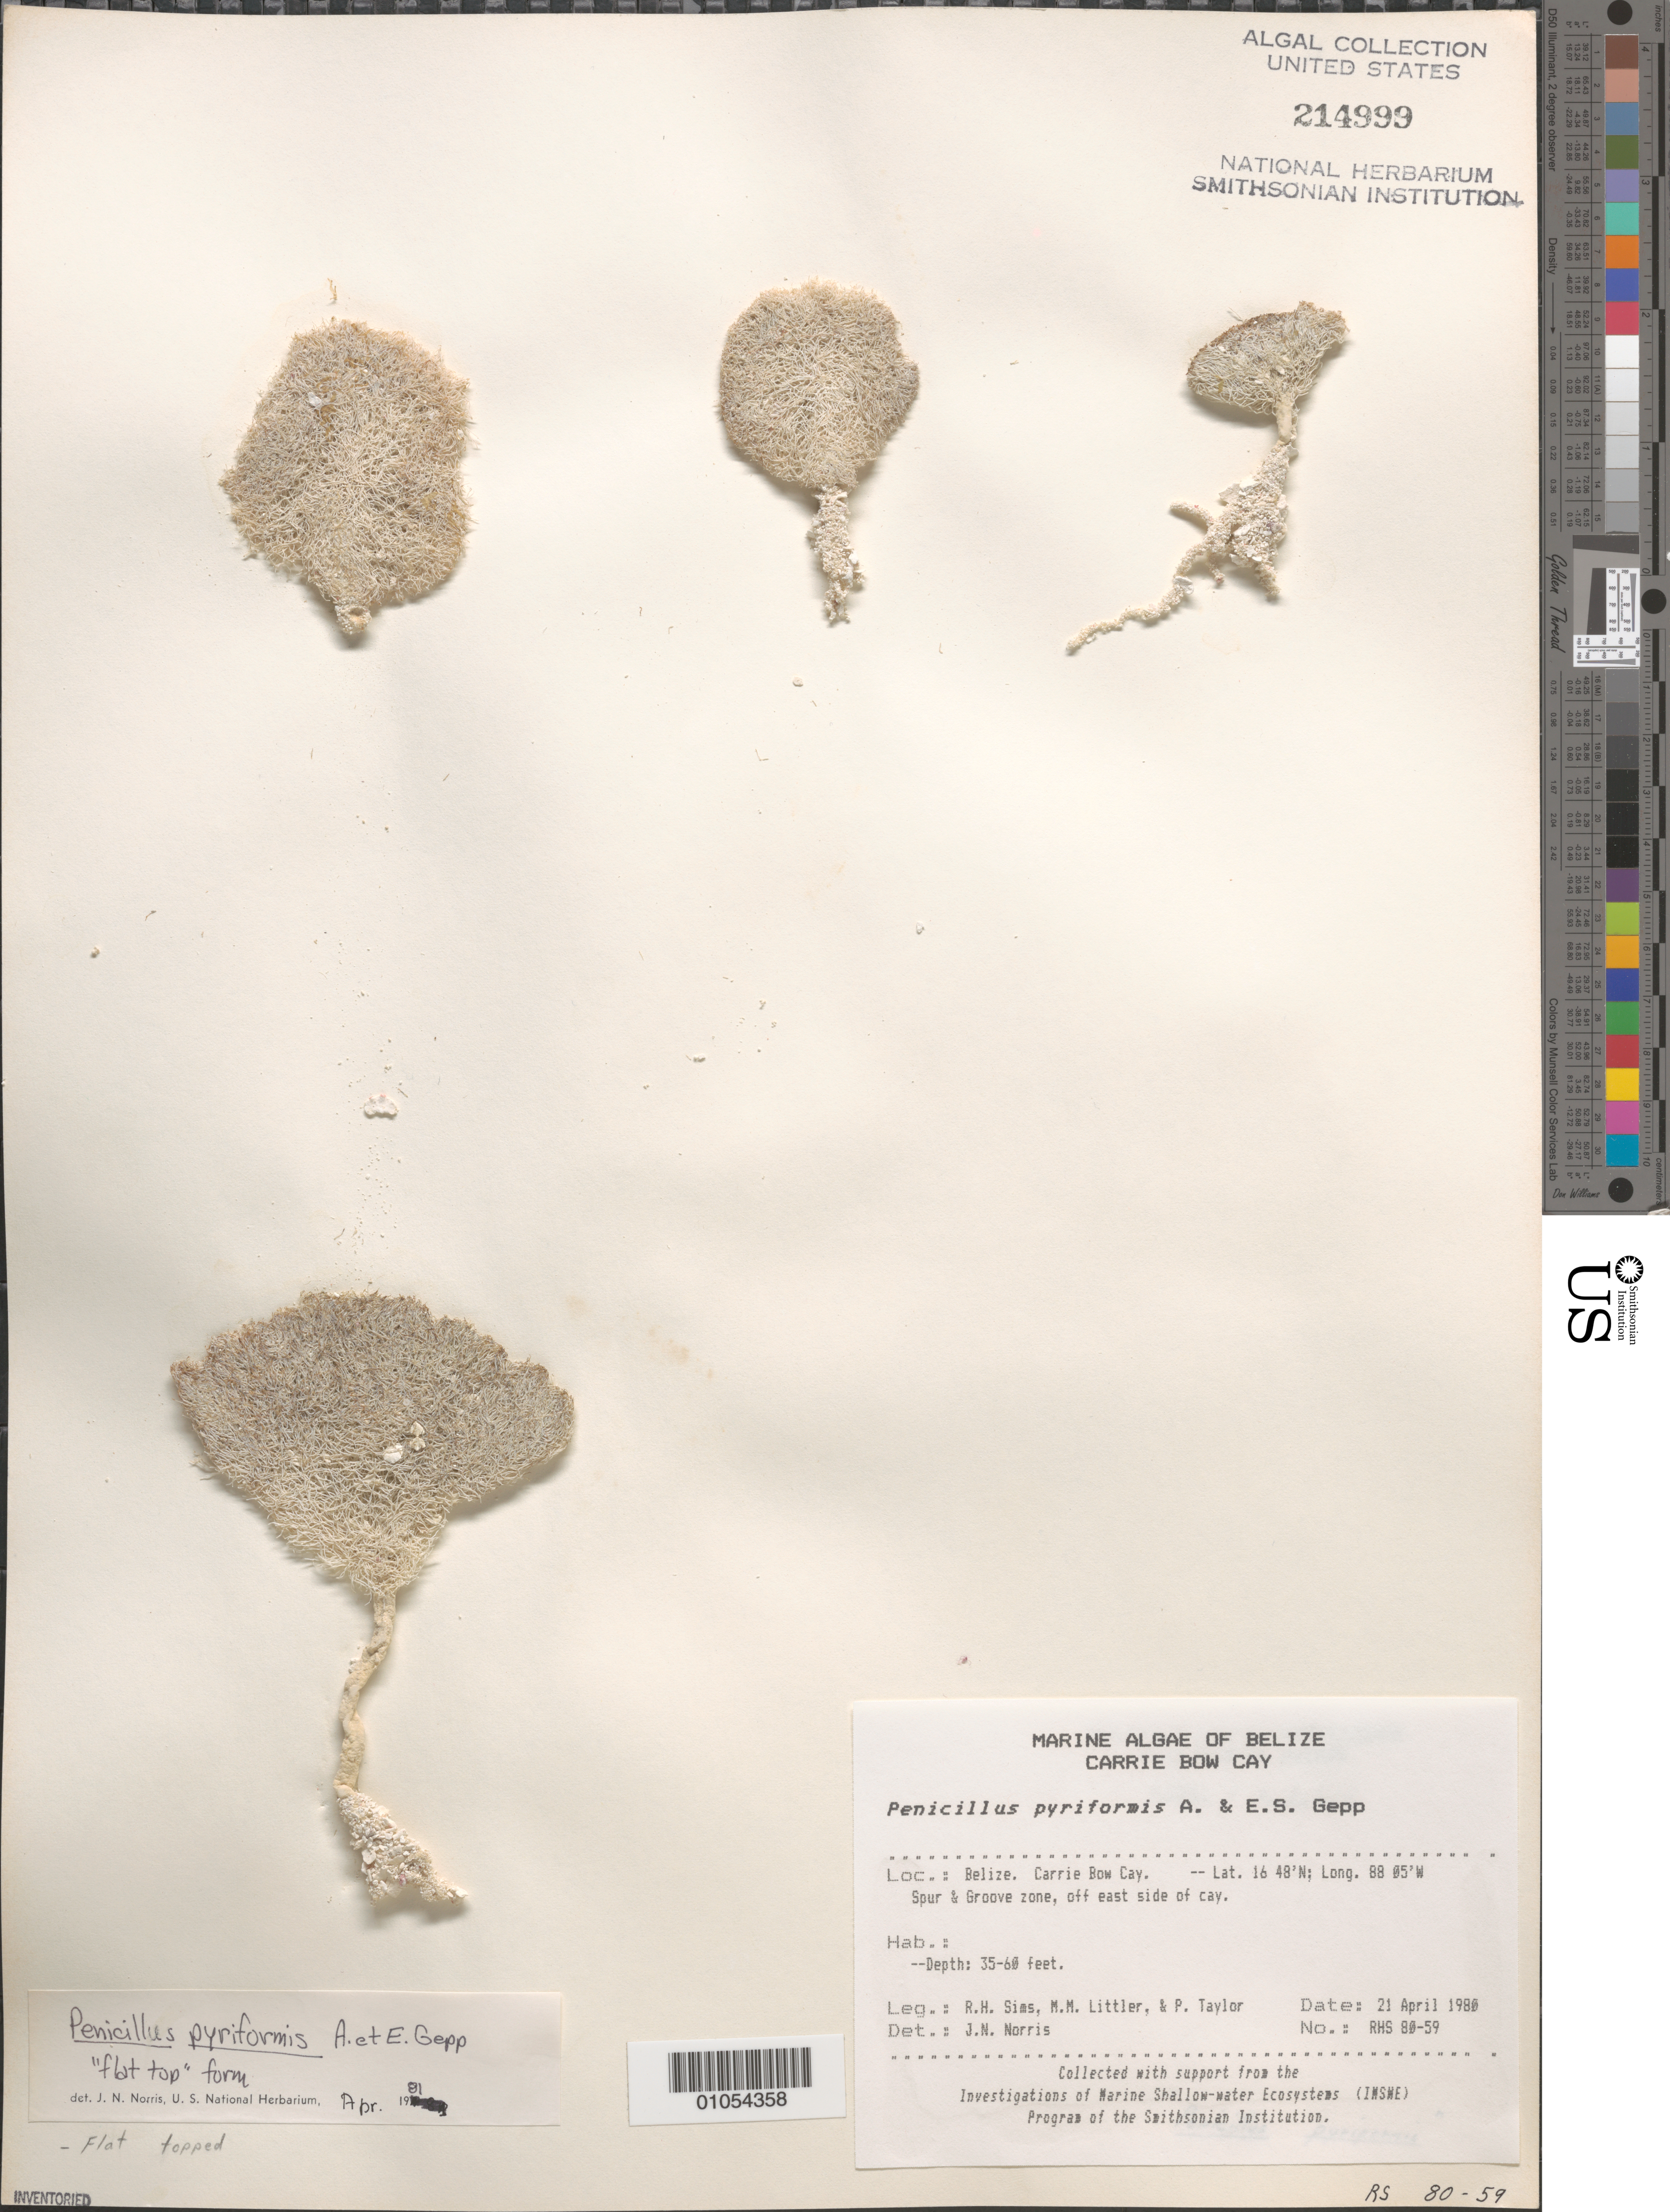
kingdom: Plantae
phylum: Chlorophyta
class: Ulvophyceae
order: Bryopsidales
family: Udoteaceae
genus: Penicillus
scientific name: Penicillus pyriformis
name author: A. Gepp & E. Gepp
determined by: Norris, James N.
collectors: R. H. Sims, M. M. Littler & P. R. Taylor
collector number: RHS 80-59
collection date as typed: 21 Apr 1980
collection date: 1980-04-21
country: Belize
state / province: Stann Creek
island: Carrie Bow Cay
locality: Spur and groove zone off east side of Carrie Bow Cay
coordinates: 16 48'N, 88 05'W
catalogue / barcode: US 214999